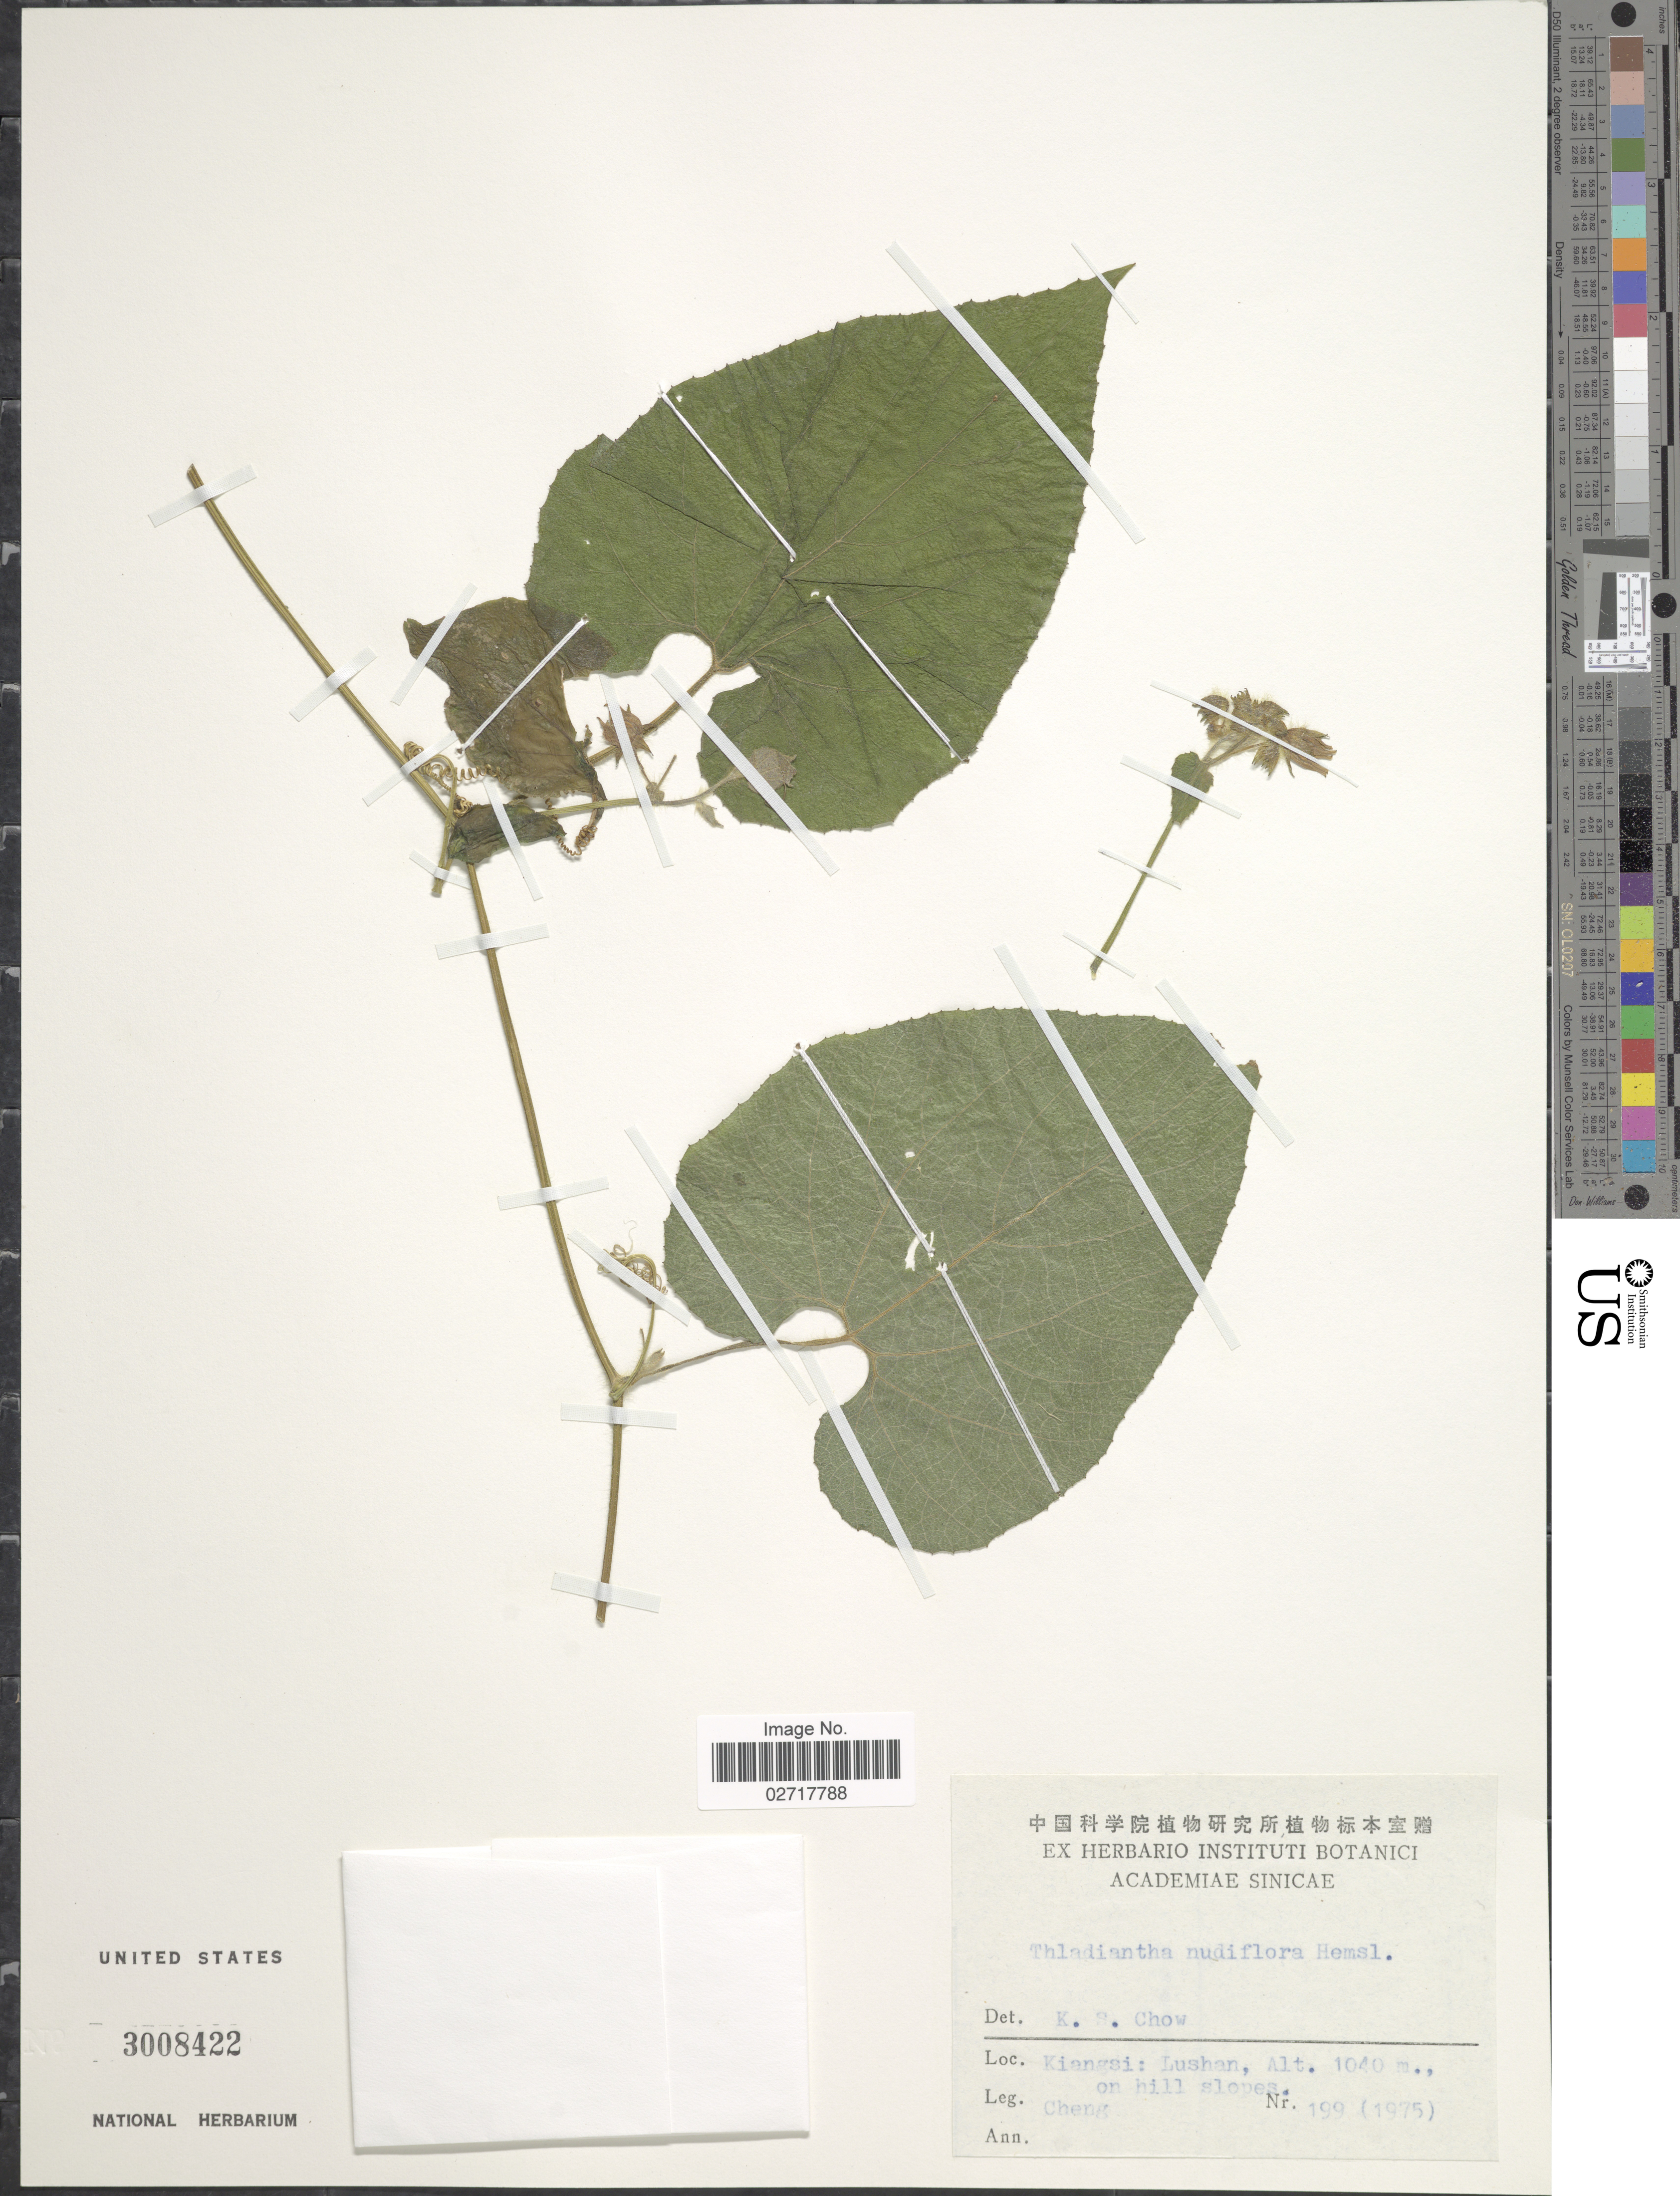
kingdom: Plantae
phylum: Tracheophyta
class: Magnoliopsida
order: Cucurbitales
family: Cucurbitaceae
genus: Thladiantha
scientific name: Thladiantha nudiflora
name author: Hemsl.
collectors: -. Cheng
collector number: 199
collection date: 1975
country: China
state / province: Jiangxi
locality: Kiangsi Lushan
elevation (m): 1040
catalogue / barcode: US 3008422